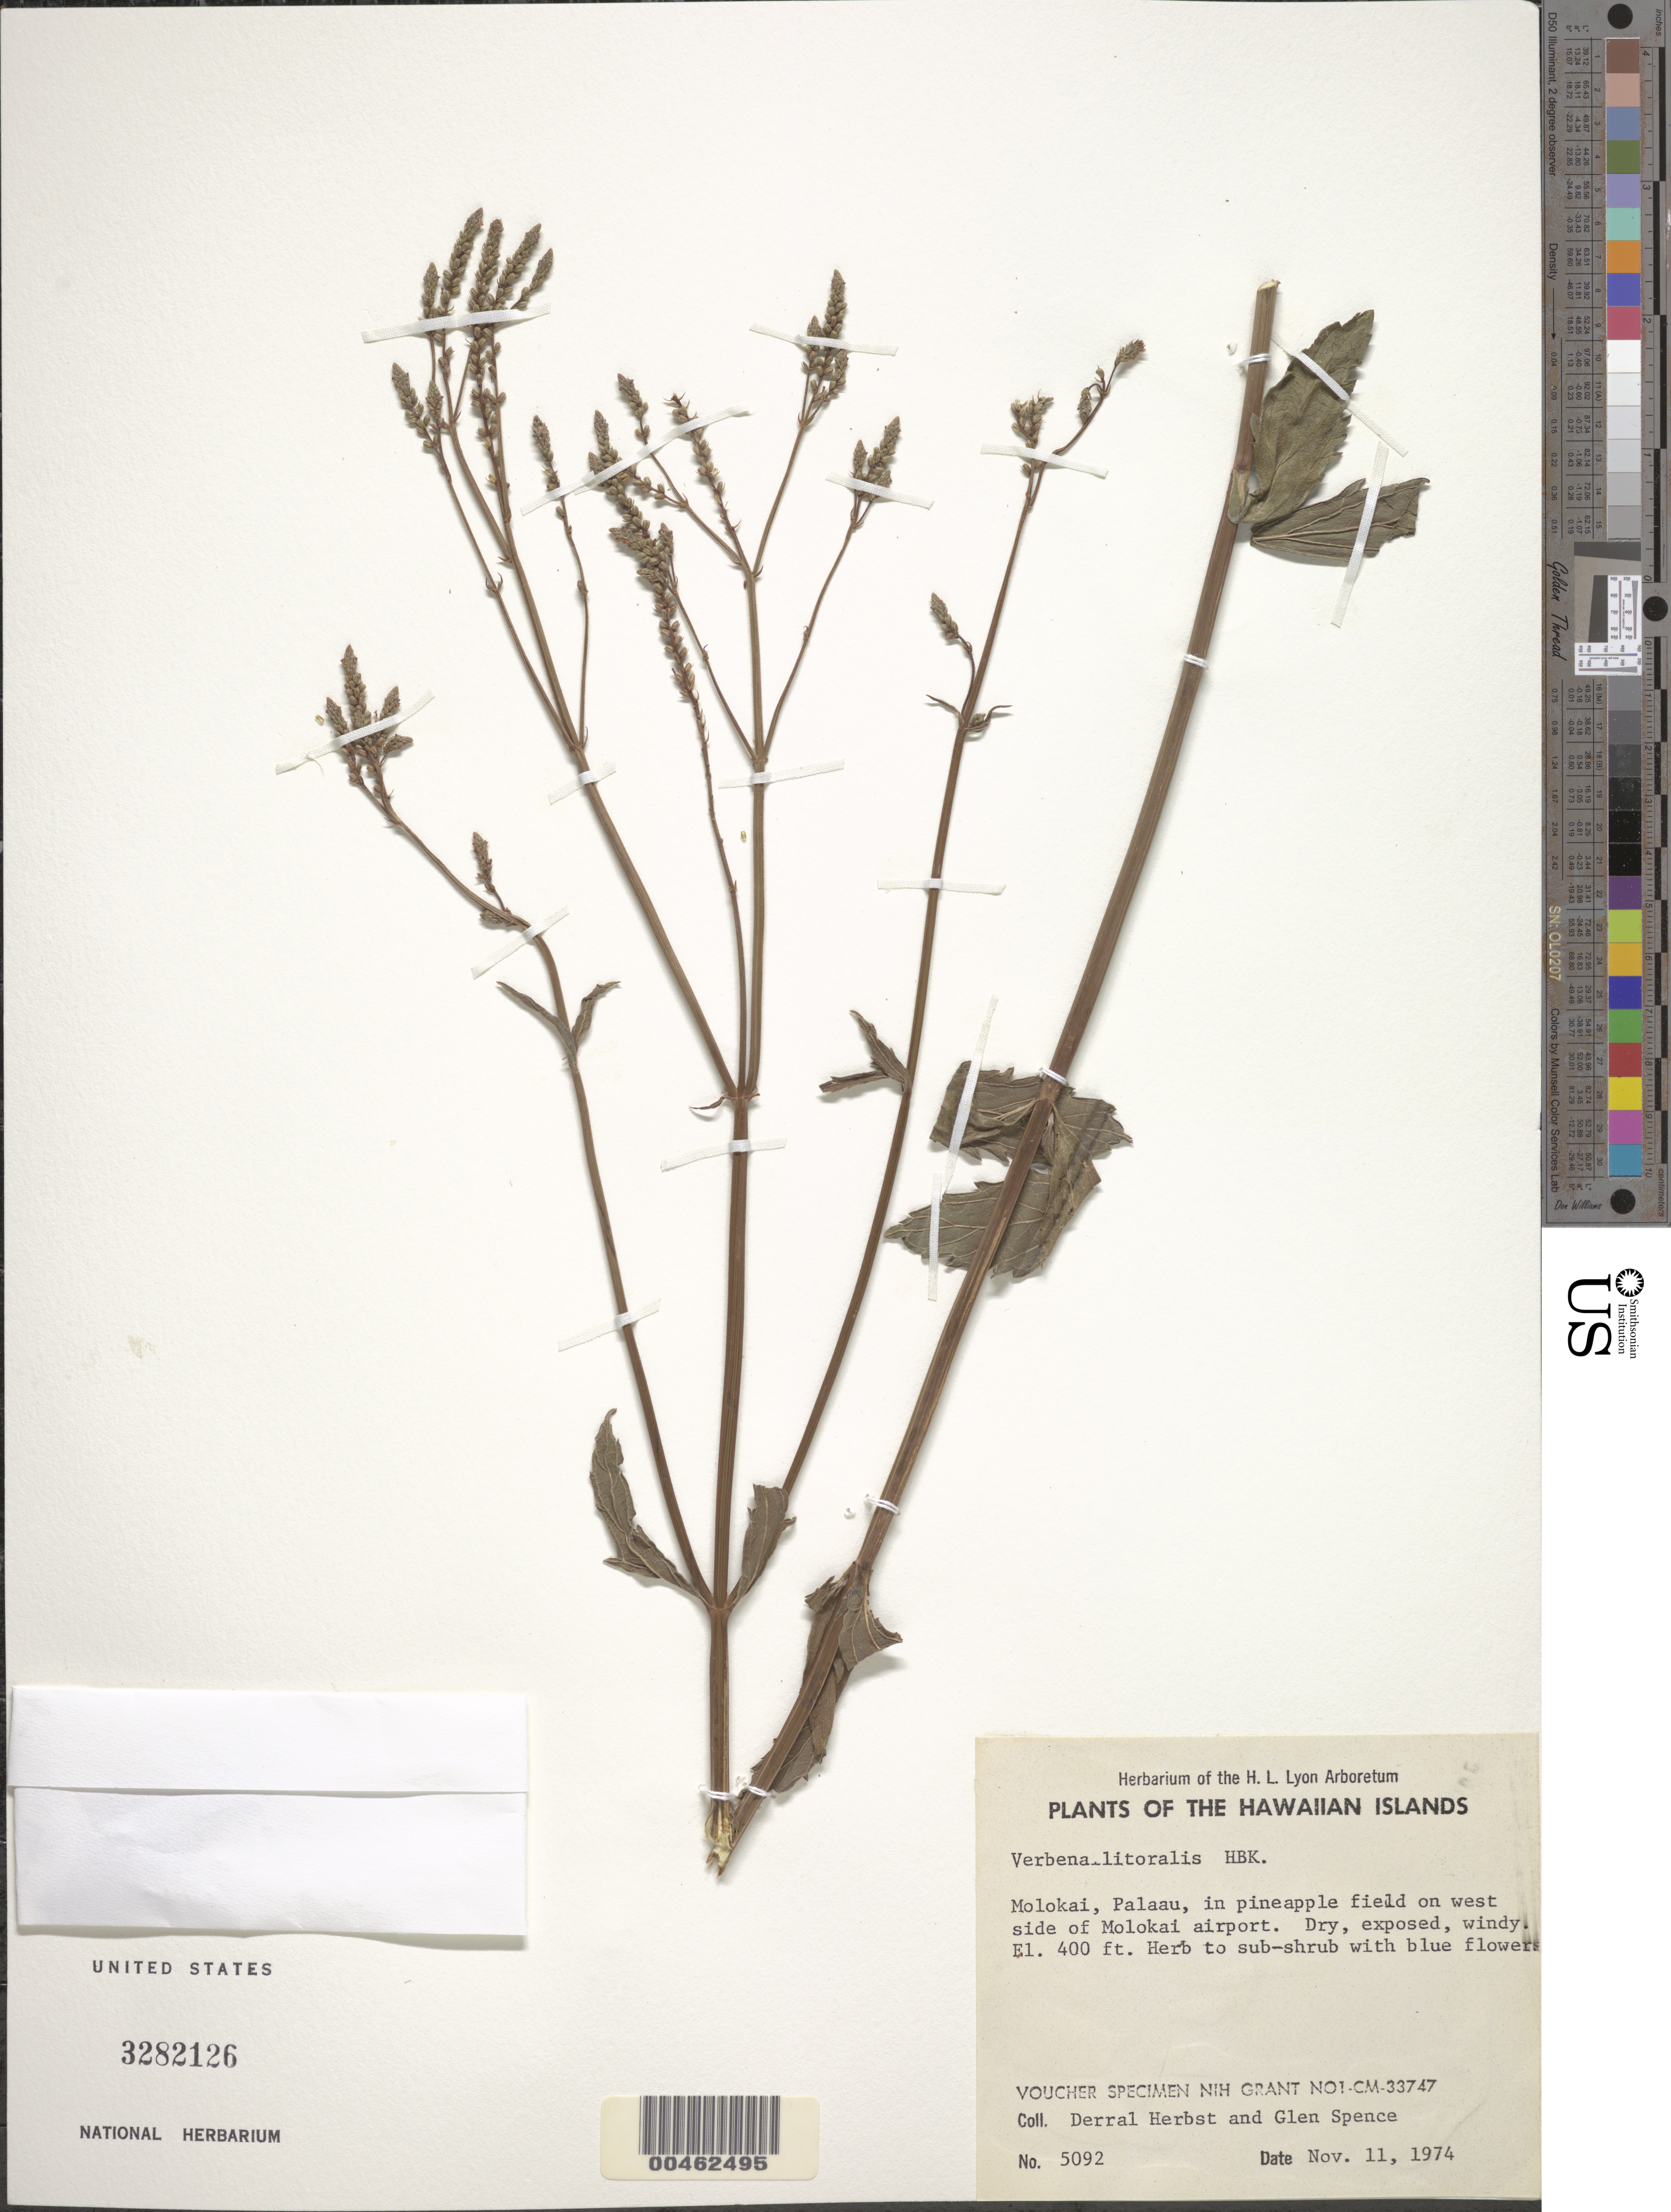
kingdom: Plantae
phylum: Tracheophyta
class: Magnoliopsida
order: Lamiales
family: Verbenaceae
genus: Verbena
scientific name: Verbena litoralis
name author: Kunth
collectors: D. R. Herbst & G. Spence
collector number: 5092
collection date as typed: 11 Nov 1974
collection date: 1974-11-11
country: United States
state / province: Hawaii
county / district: Maui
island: Moloka'i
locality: Palaau, on W side of Molokai Airport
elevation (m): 122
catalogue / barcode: US 3282126